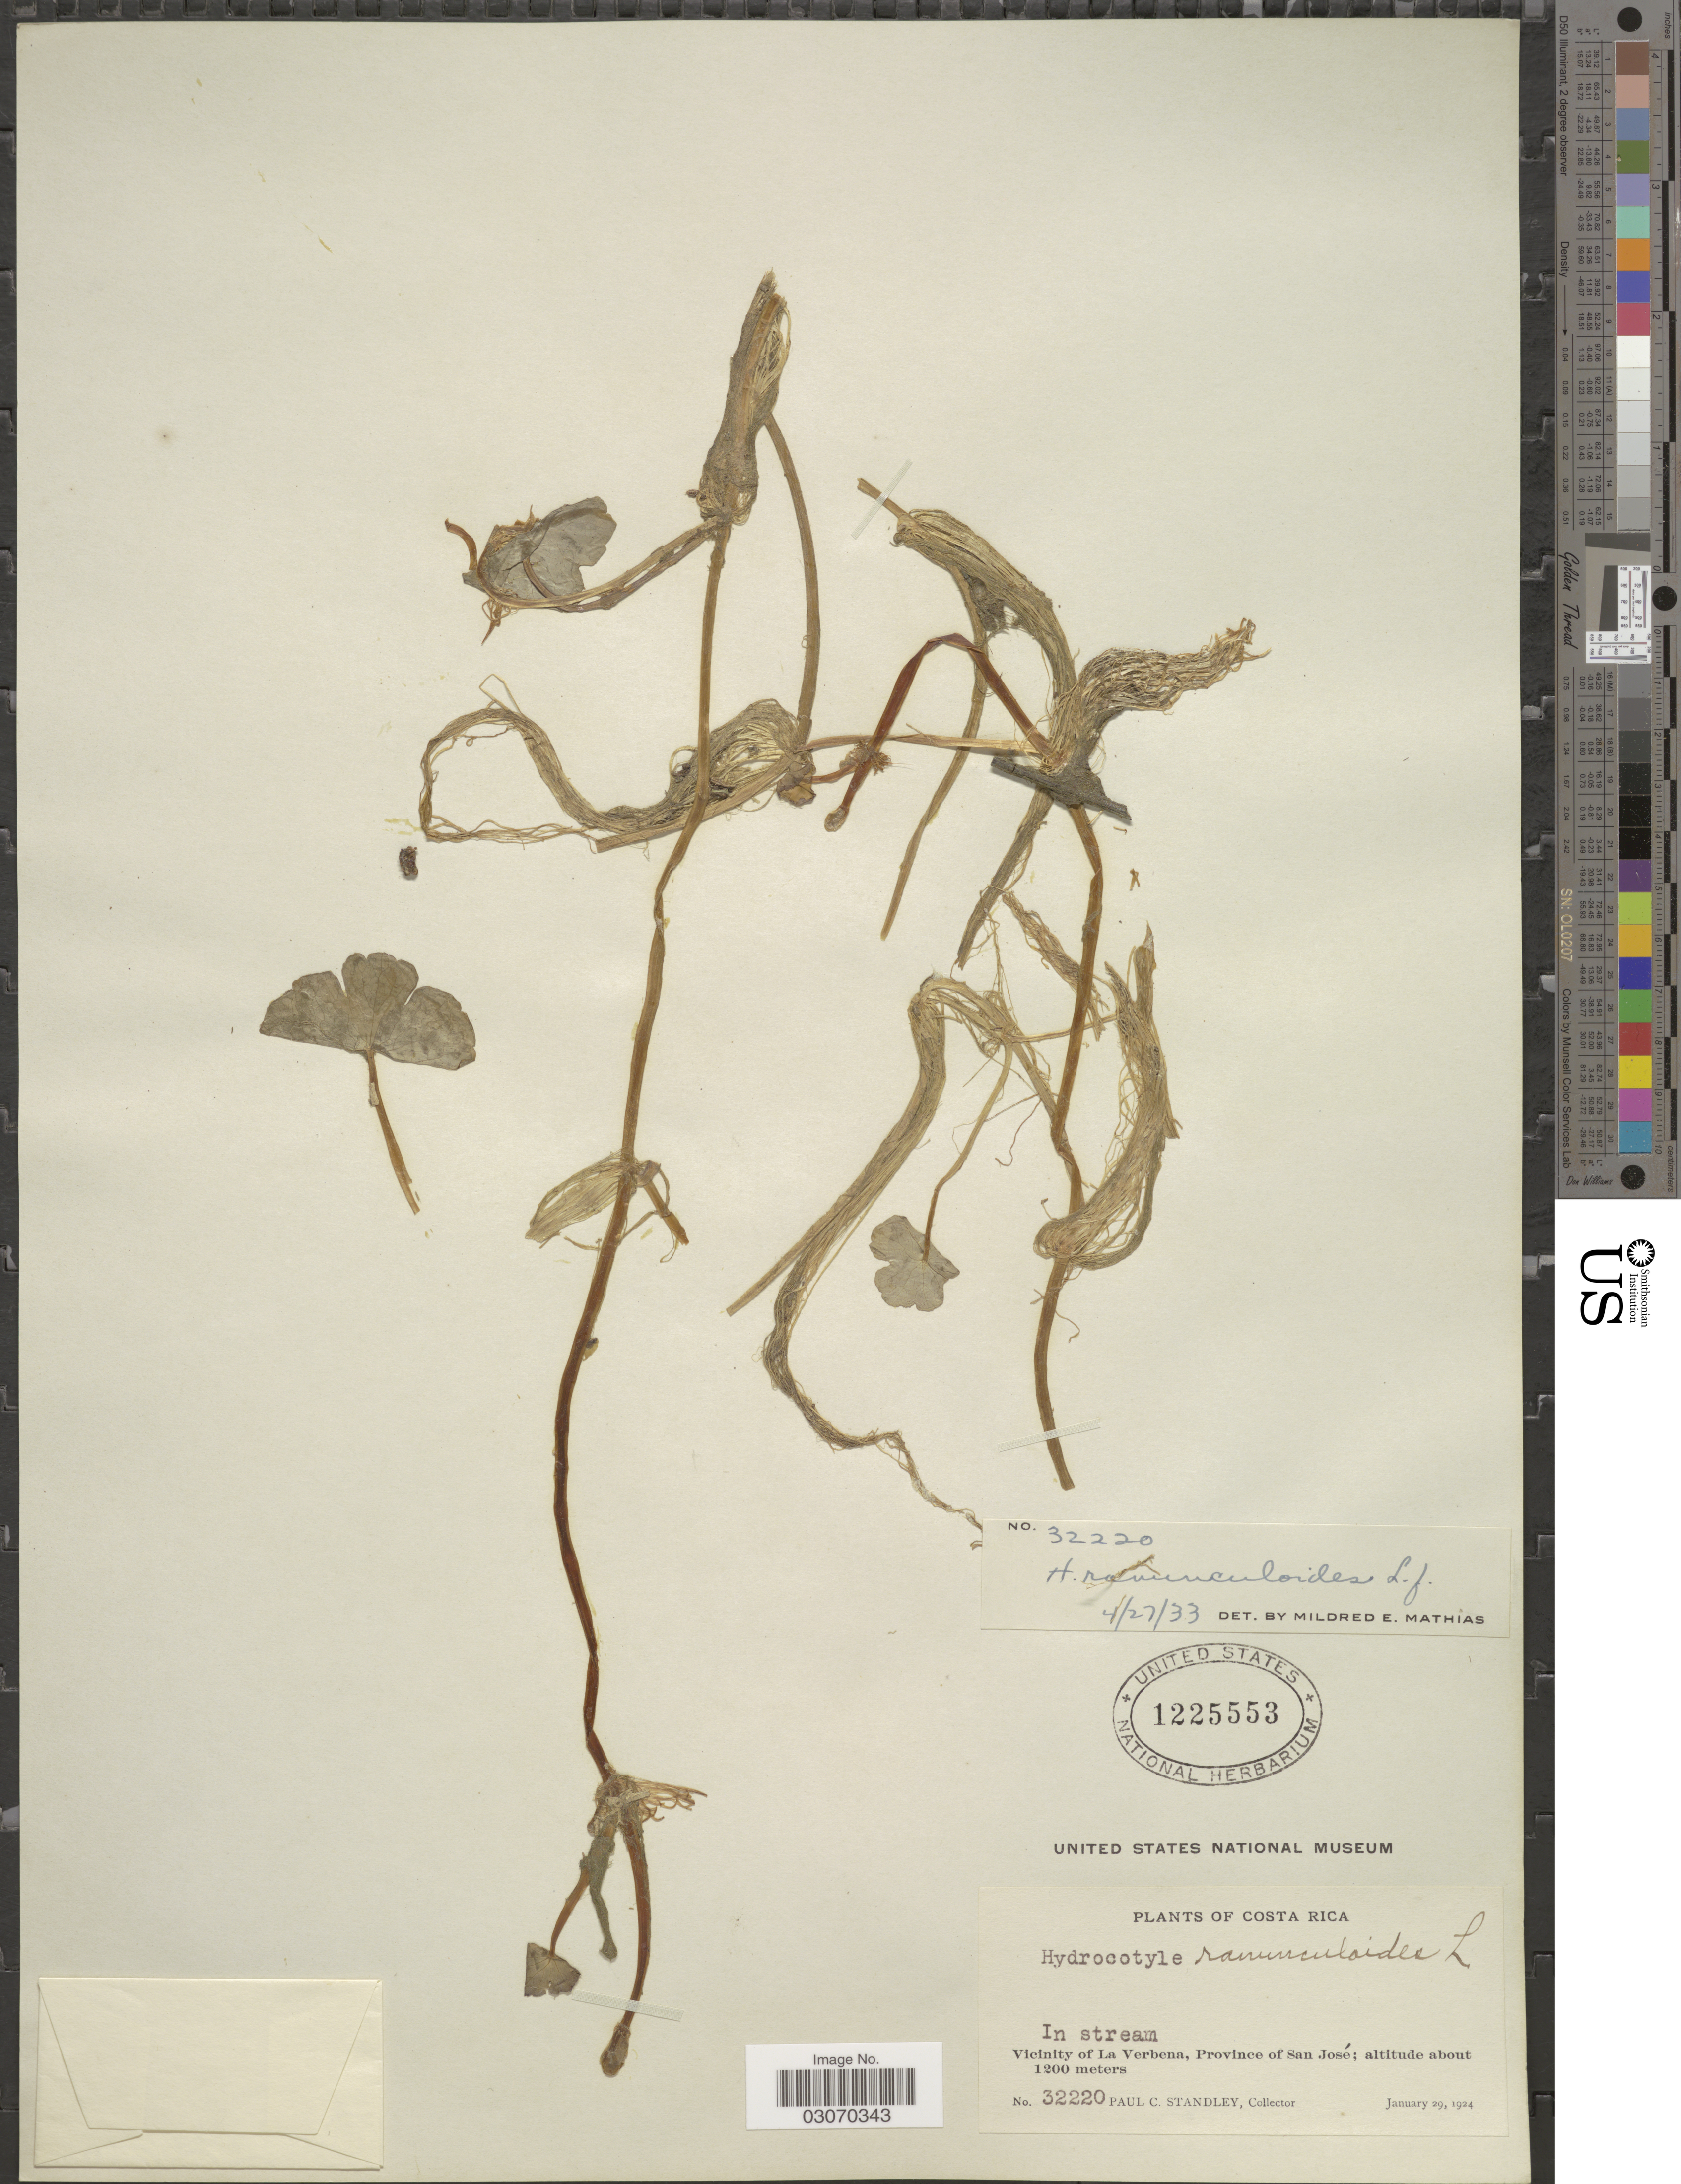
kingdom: Plantae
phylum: Tracheophyta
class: Magnoliopsida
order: Apiales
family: Araliaceae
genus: Hydrocotyle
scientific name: Hydrocotyle ranunculoides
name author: L. f.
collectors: P. C. Standley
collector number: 32220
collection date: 1924-01-29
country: Costa Rica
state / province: San José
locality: Vicinity of La Verbena.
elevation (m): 1200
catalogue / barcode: US 1225553